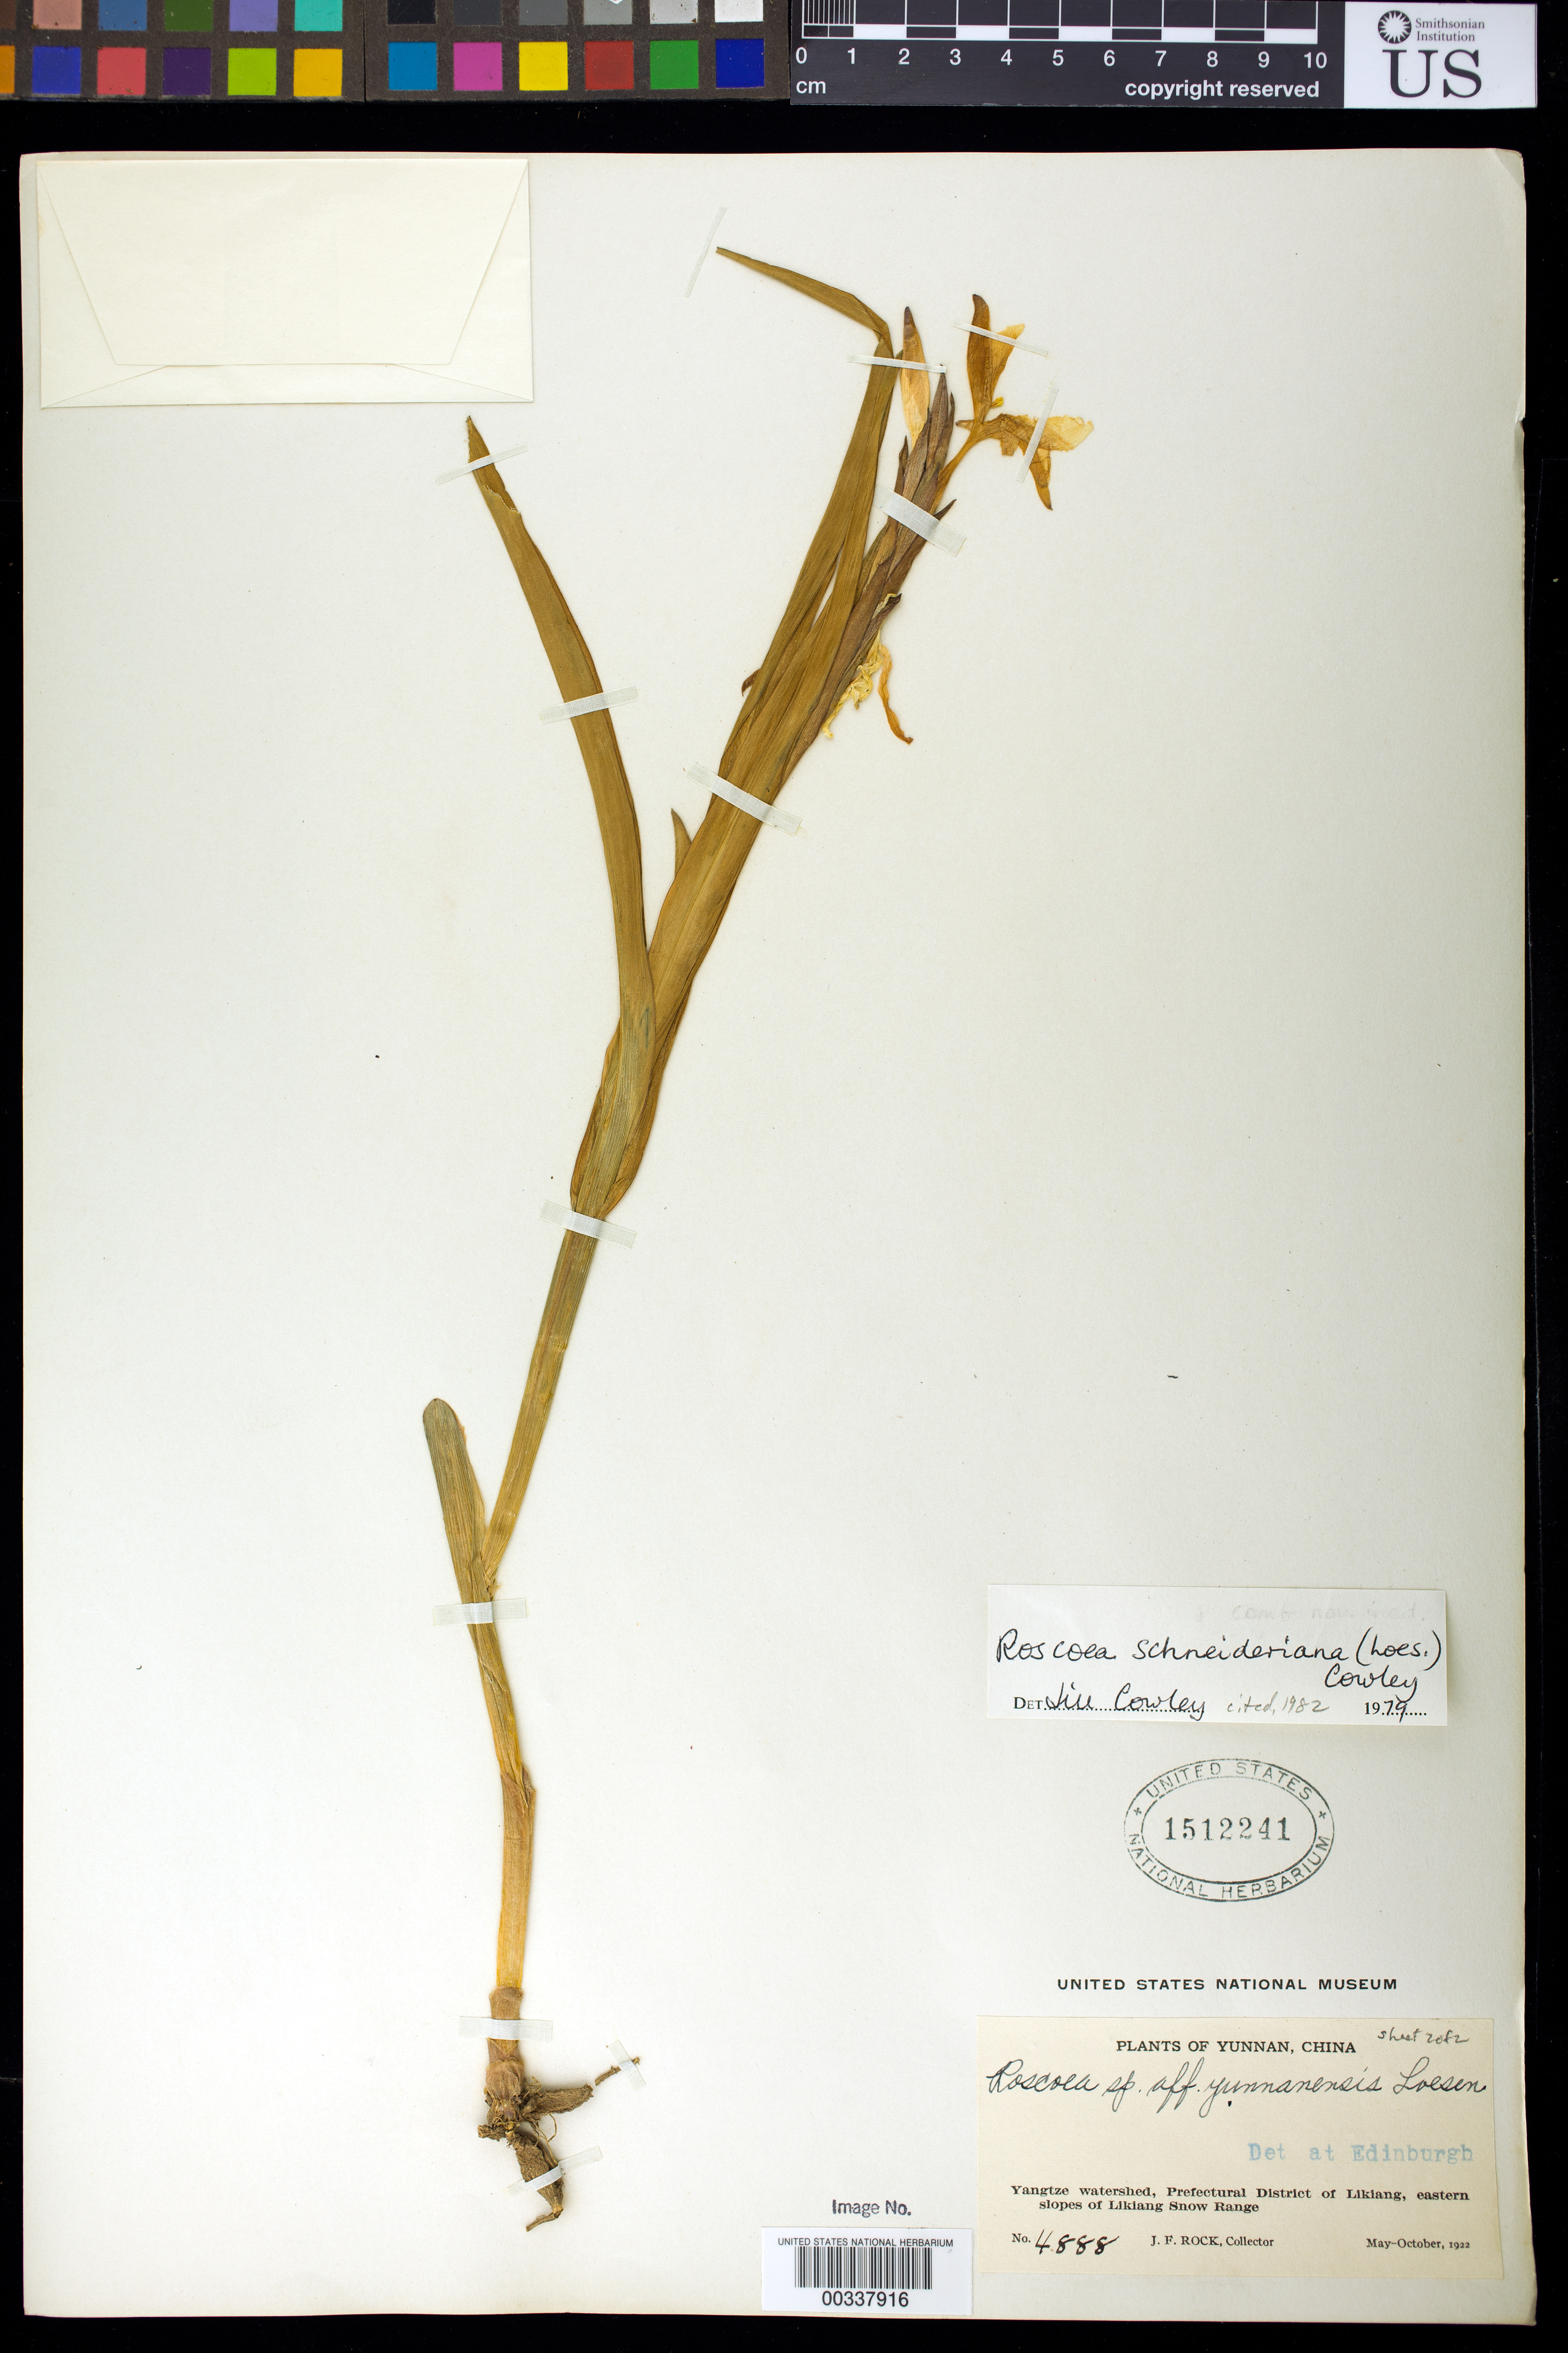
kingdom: Plantae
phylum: Tracheophyta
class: Liliopsida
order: Zingiberales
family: Zingiberaceae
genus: Roscoea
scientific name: Roscoea schneideriana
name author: (Loes.) Cowley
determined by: Cowley, J.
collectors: J. F. Rock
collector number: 4888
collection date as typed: May 1922 to -- Oct 1922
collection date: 1922-05/1922-10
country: China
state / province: Yunnan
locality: Yangtze watershed, prefectural dist of Likiang, eastern slopes of Likiang snow range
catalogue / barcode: US 1512241